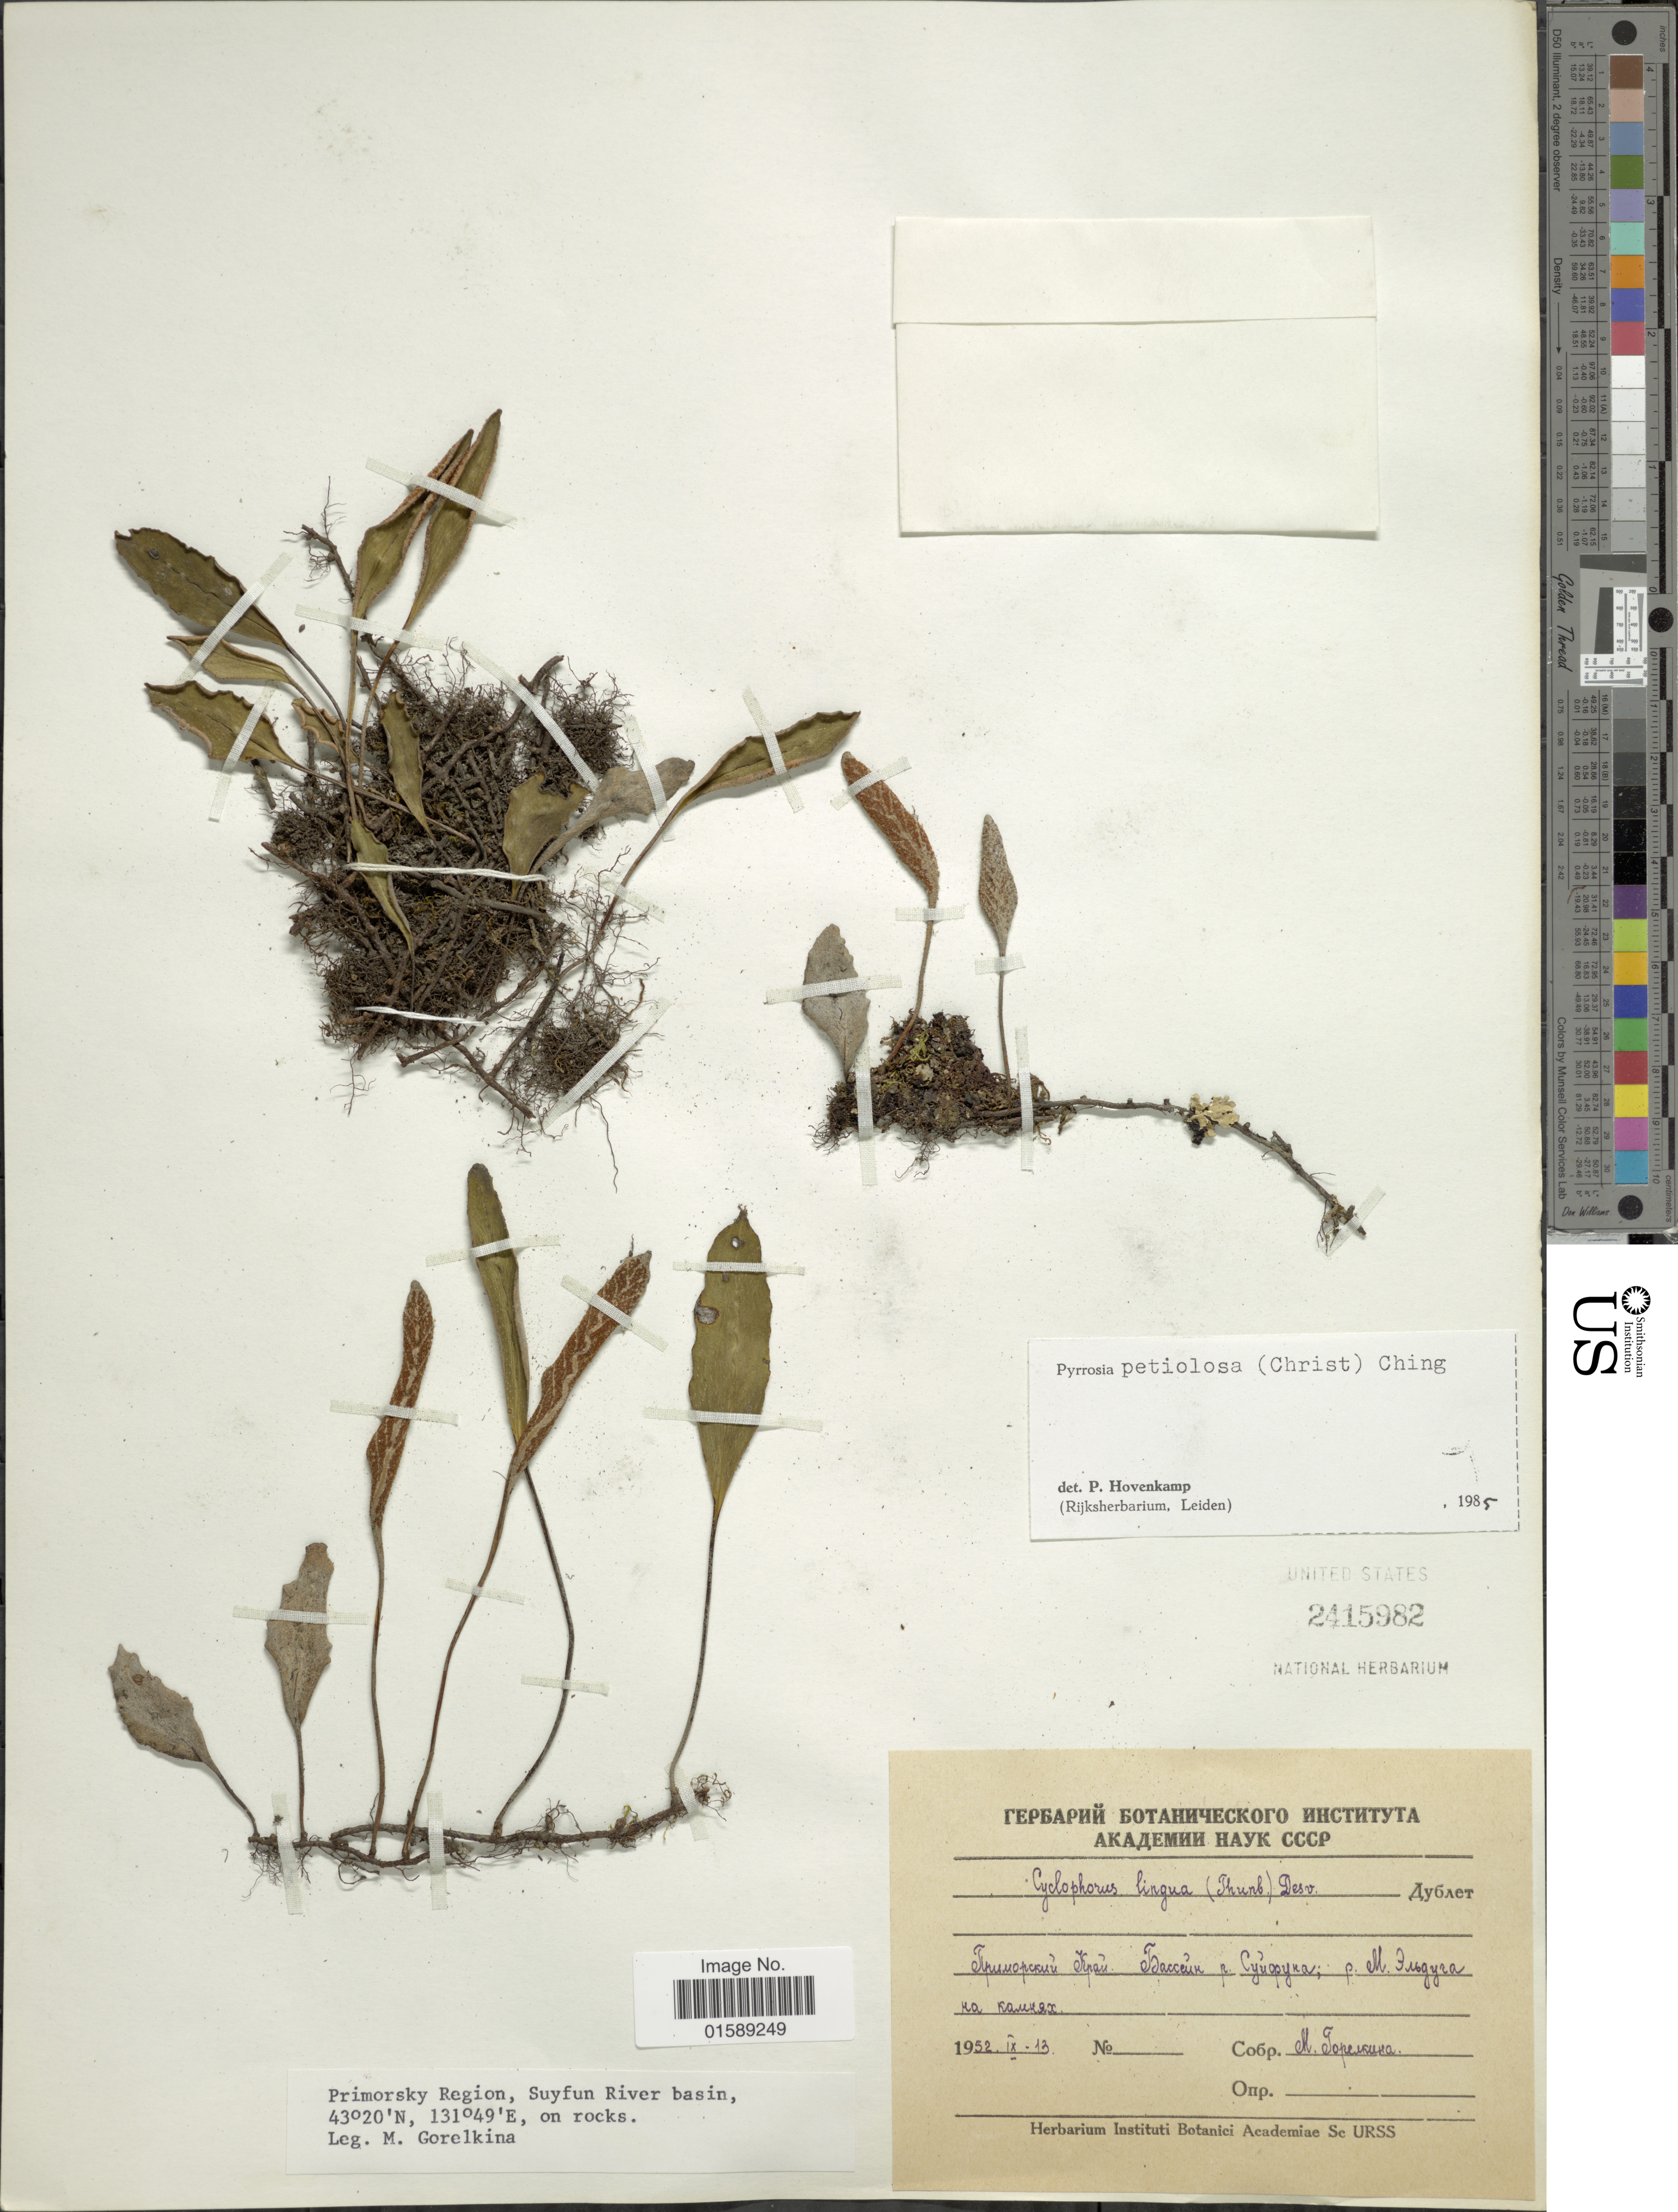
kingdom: Plantae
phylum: Tracheophyta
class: Polypodiopsida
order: Polypodiales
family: Polypodiaceae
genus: Pyrrosia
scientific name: Pyrrosia petiolosa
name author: (Christ) Ching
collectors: M. Gorelkina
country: Russian Federation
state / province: Primorsky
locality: Primorsky Region, Suyfun River basin.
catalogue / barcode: US 1415982